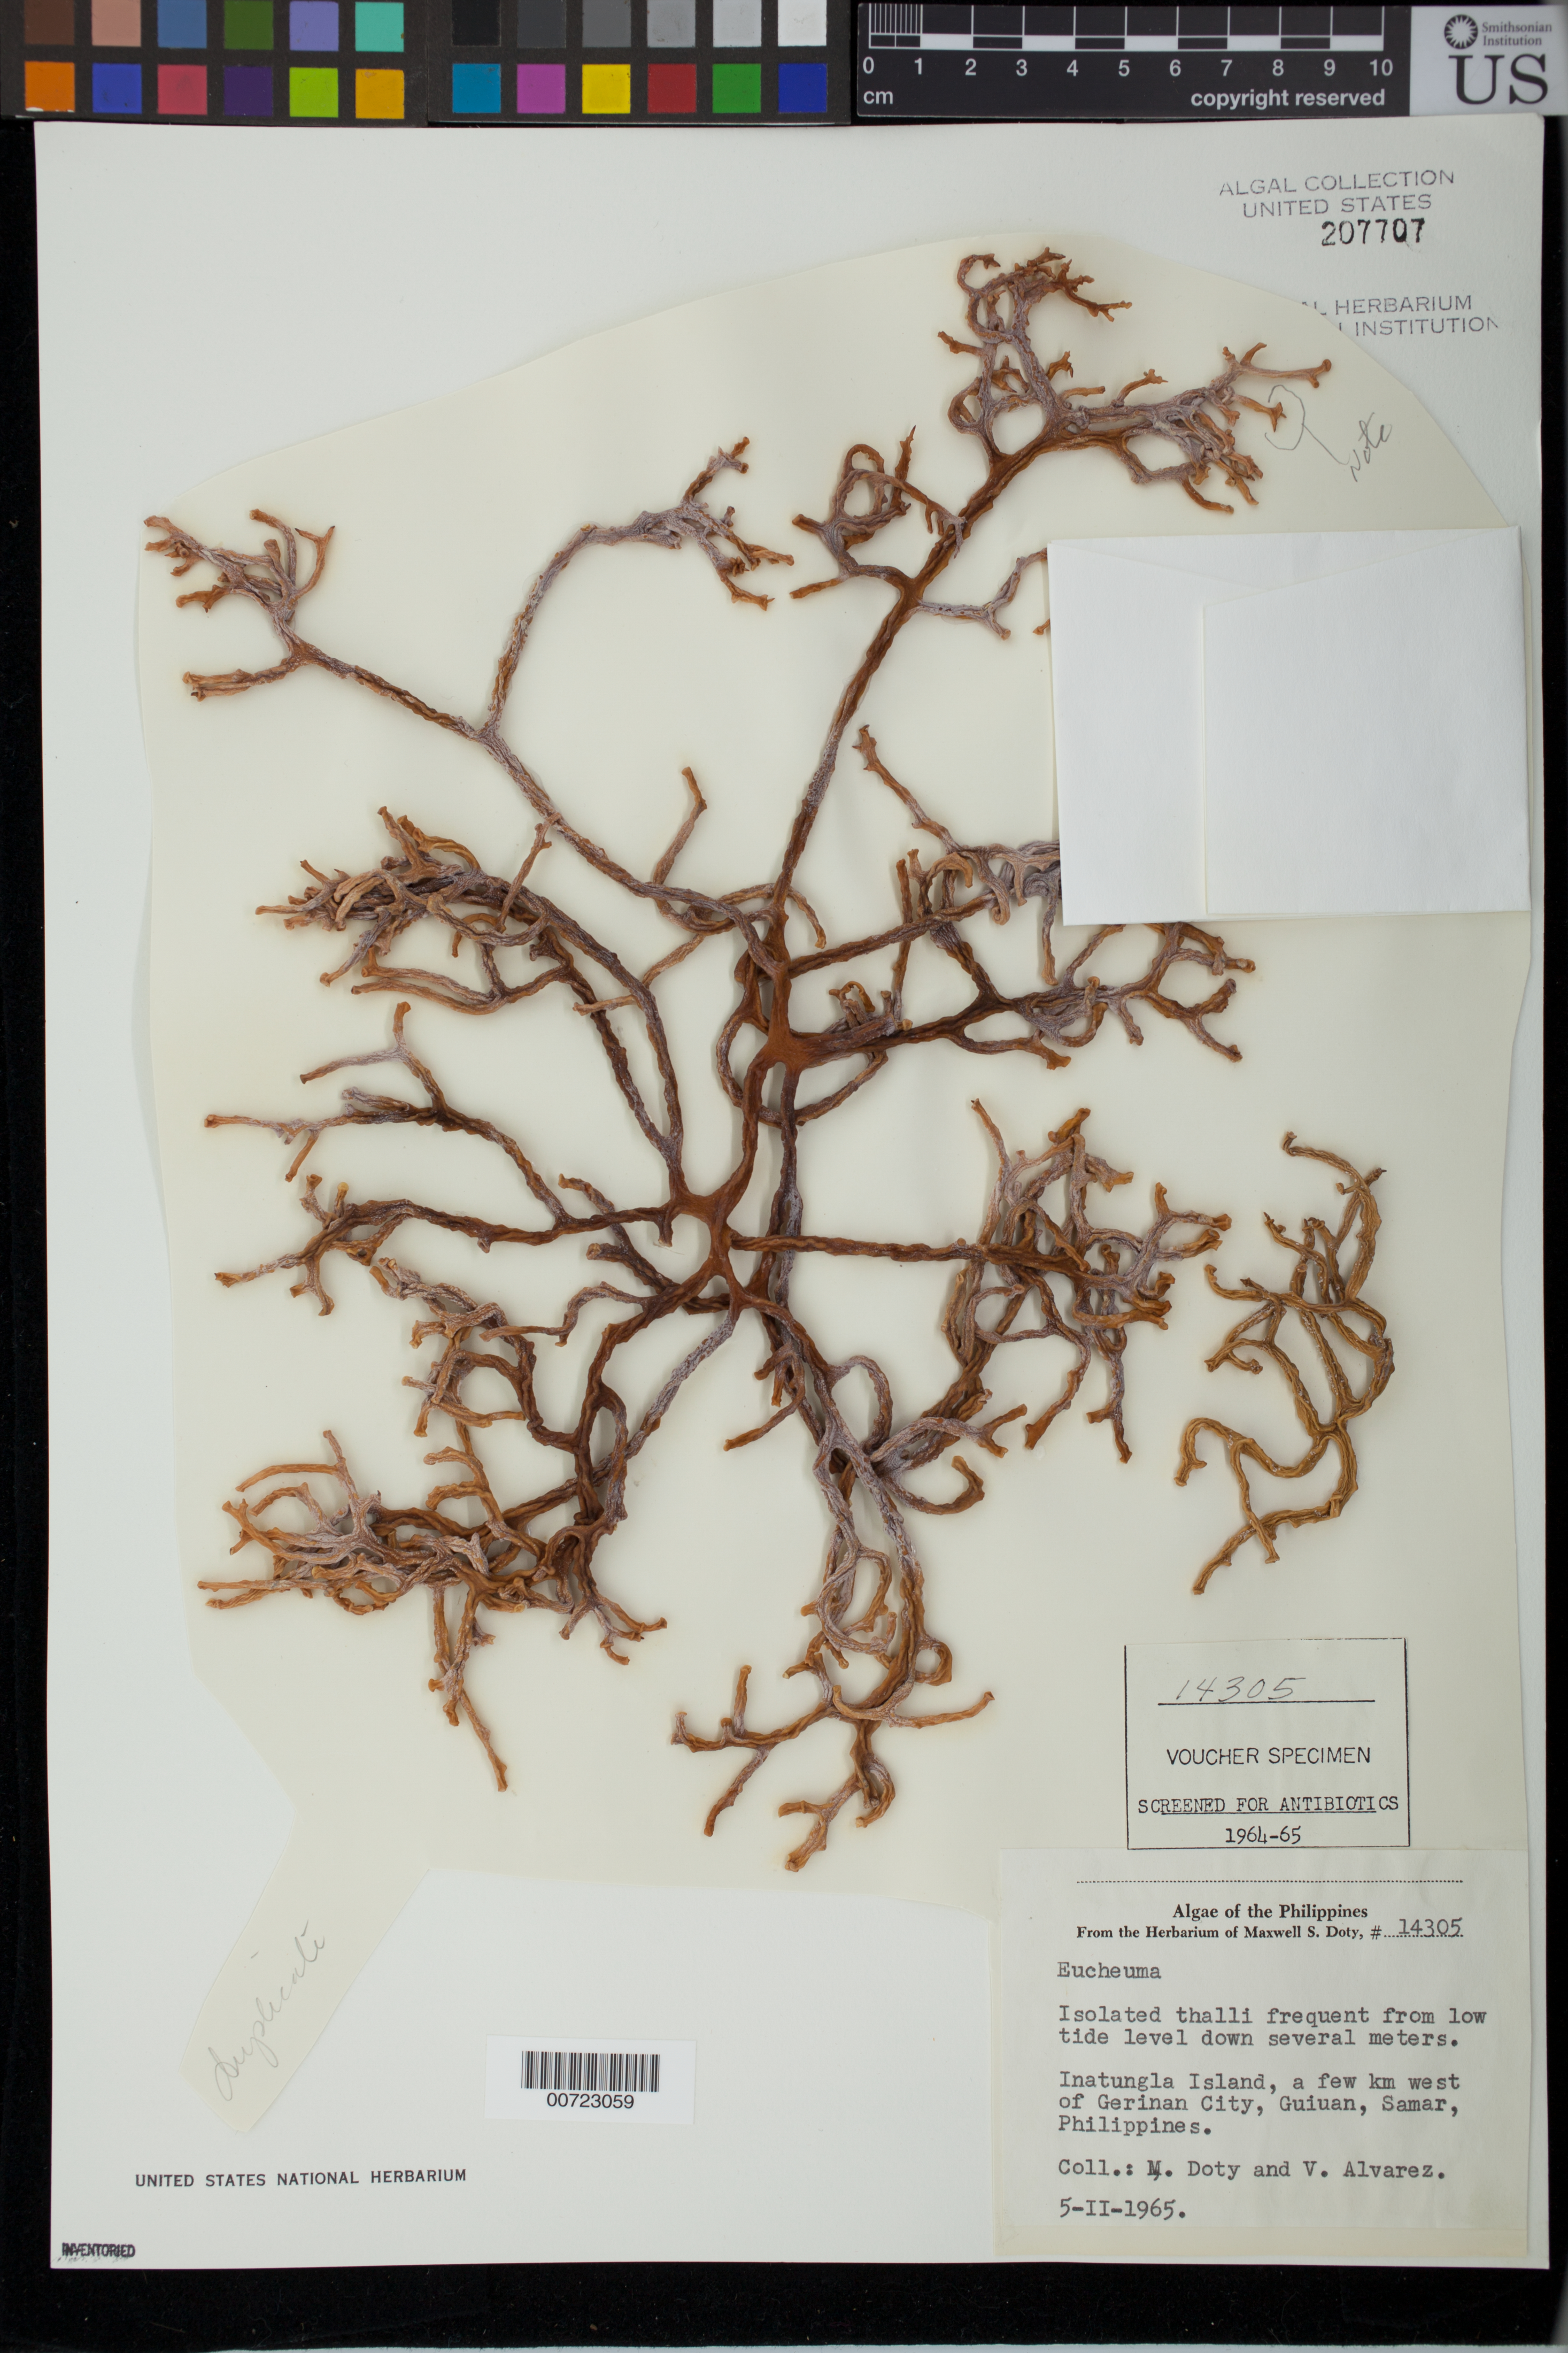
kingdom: Plantae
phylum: Rhodophyta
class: Florideophyceae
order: Gigartinales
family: Solieriaceae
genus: Eucheuma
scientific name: Eucheuma sp.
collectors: M. S. Doty & V. B. Alvarez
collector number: MSD 14305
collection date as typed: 05 Feb 1965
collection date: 1965-02-05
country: Philippines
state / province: Eastern Visayas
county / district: Eastern Samar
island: Inatungla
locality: Guiuan, a few km west of Gerinan City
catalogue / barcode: US 207707